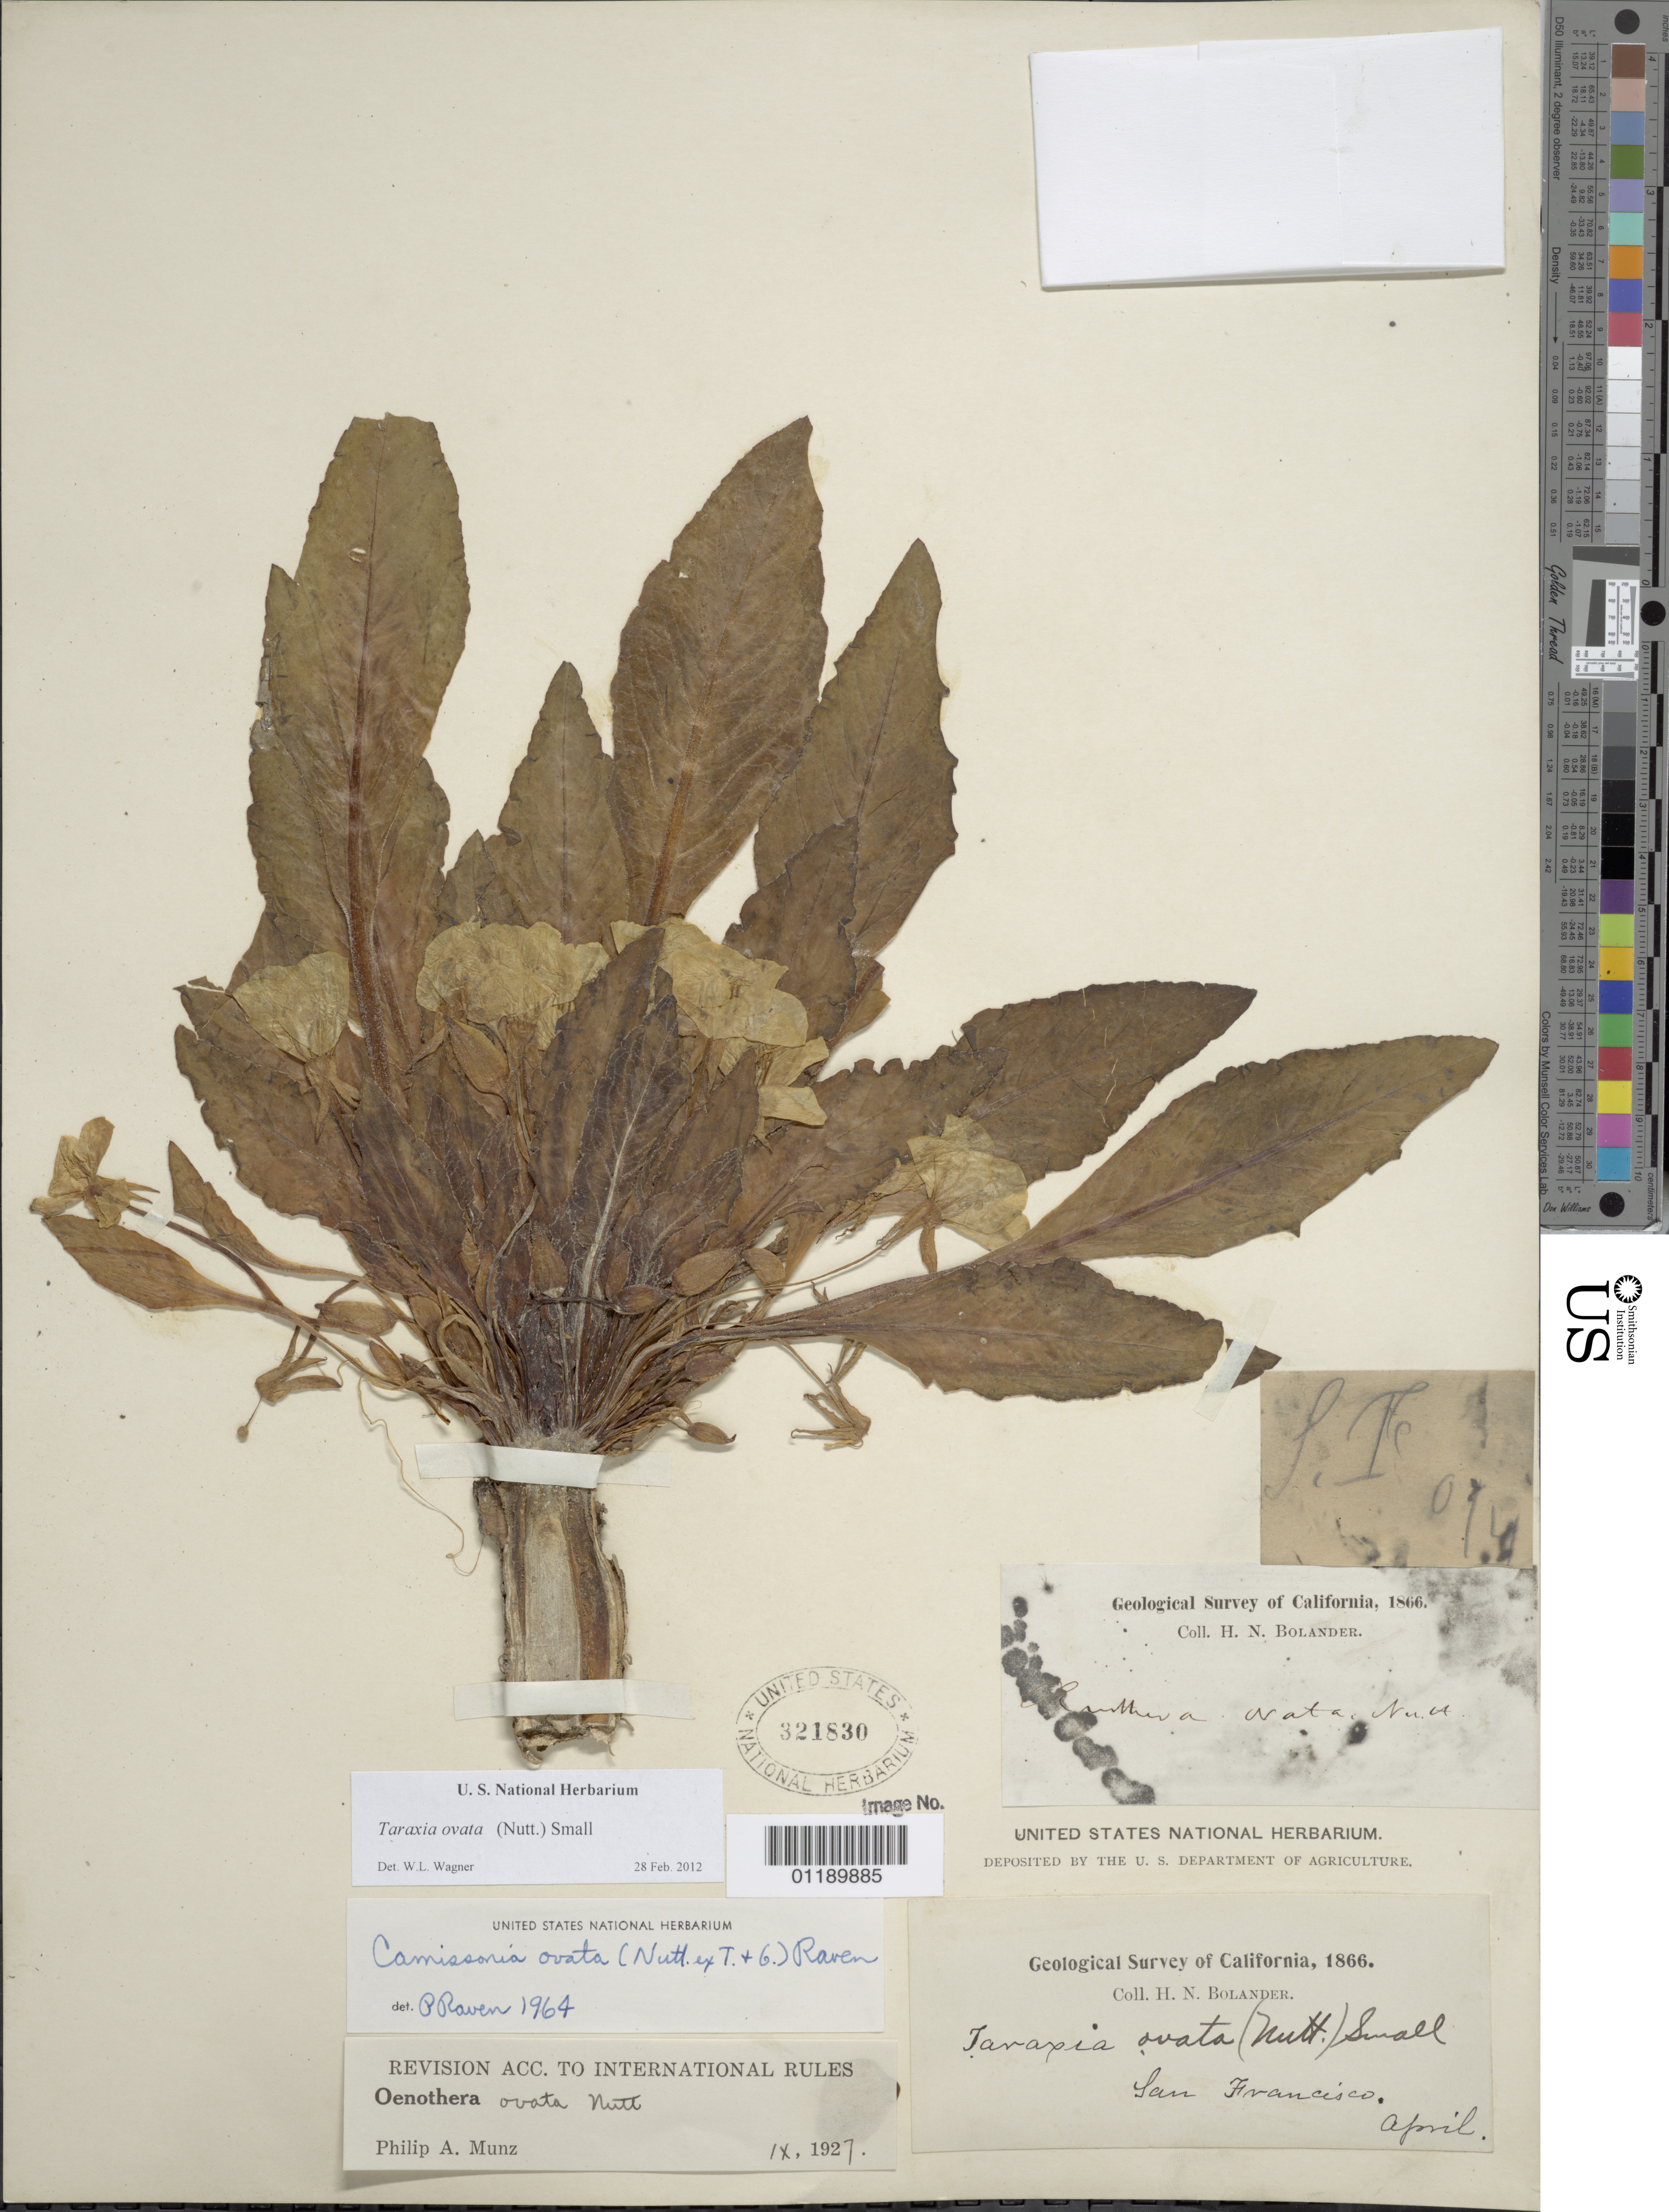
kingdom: Plantae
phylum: Tracheophyta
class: Magnoliopsida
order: Myrtales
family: Onagraceae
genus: Taraxia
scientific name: Taraxia ovata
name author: (Nutt.) Small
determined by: Wagner, W. L., (BOT), Smithsonian Institution - National Museum of Natural History (UNITED STATES)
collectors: H. Bolander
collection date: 1866-04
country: United States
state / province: California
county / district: San Francisco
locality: San Francisco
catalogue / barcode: US 321830